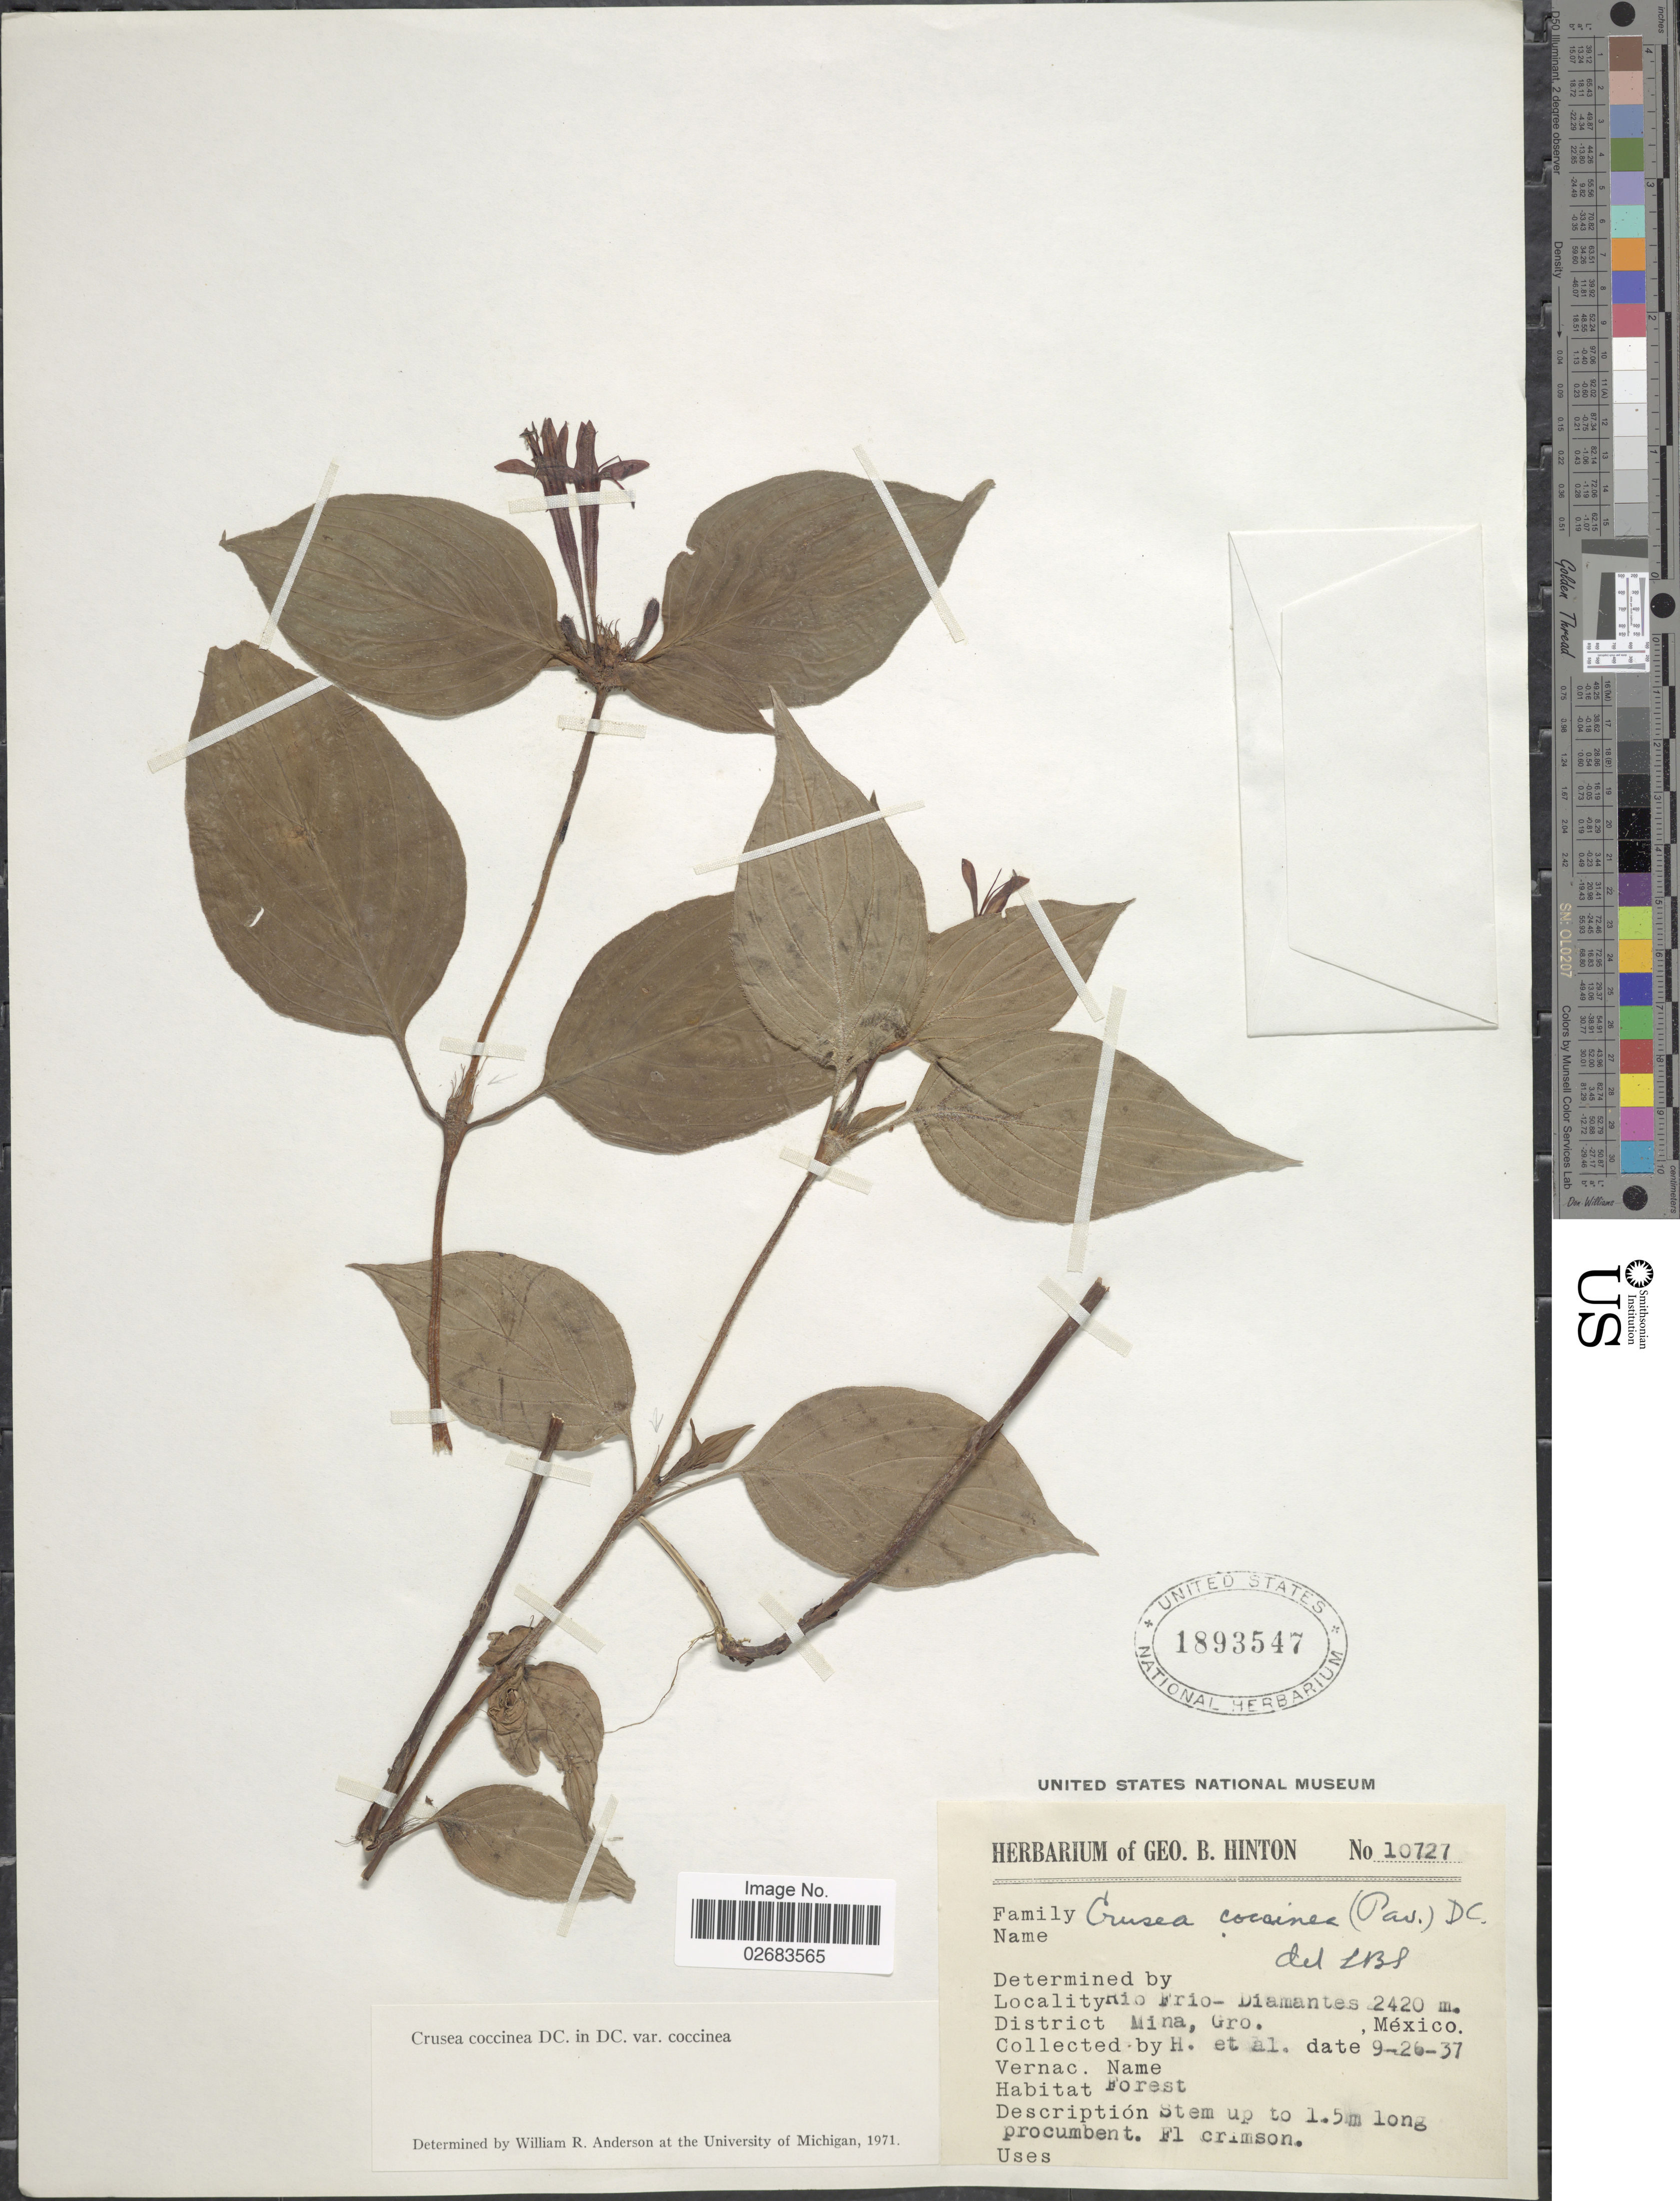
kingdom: Plantae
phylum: Tracheophyta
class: Magnoliopsida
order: Gentianales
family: Rubiaceae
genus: Crusea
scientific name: Crusea coccinea var. coccinea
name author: DC.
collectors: G. B. Hinton & et al.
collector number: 10727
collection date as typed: Transcribed d/m/y: 26/9/37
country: Mexico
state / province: Guerrero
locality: Rio Frio-Diamantes. District Mina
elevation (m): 2420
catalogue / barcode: US 1893547